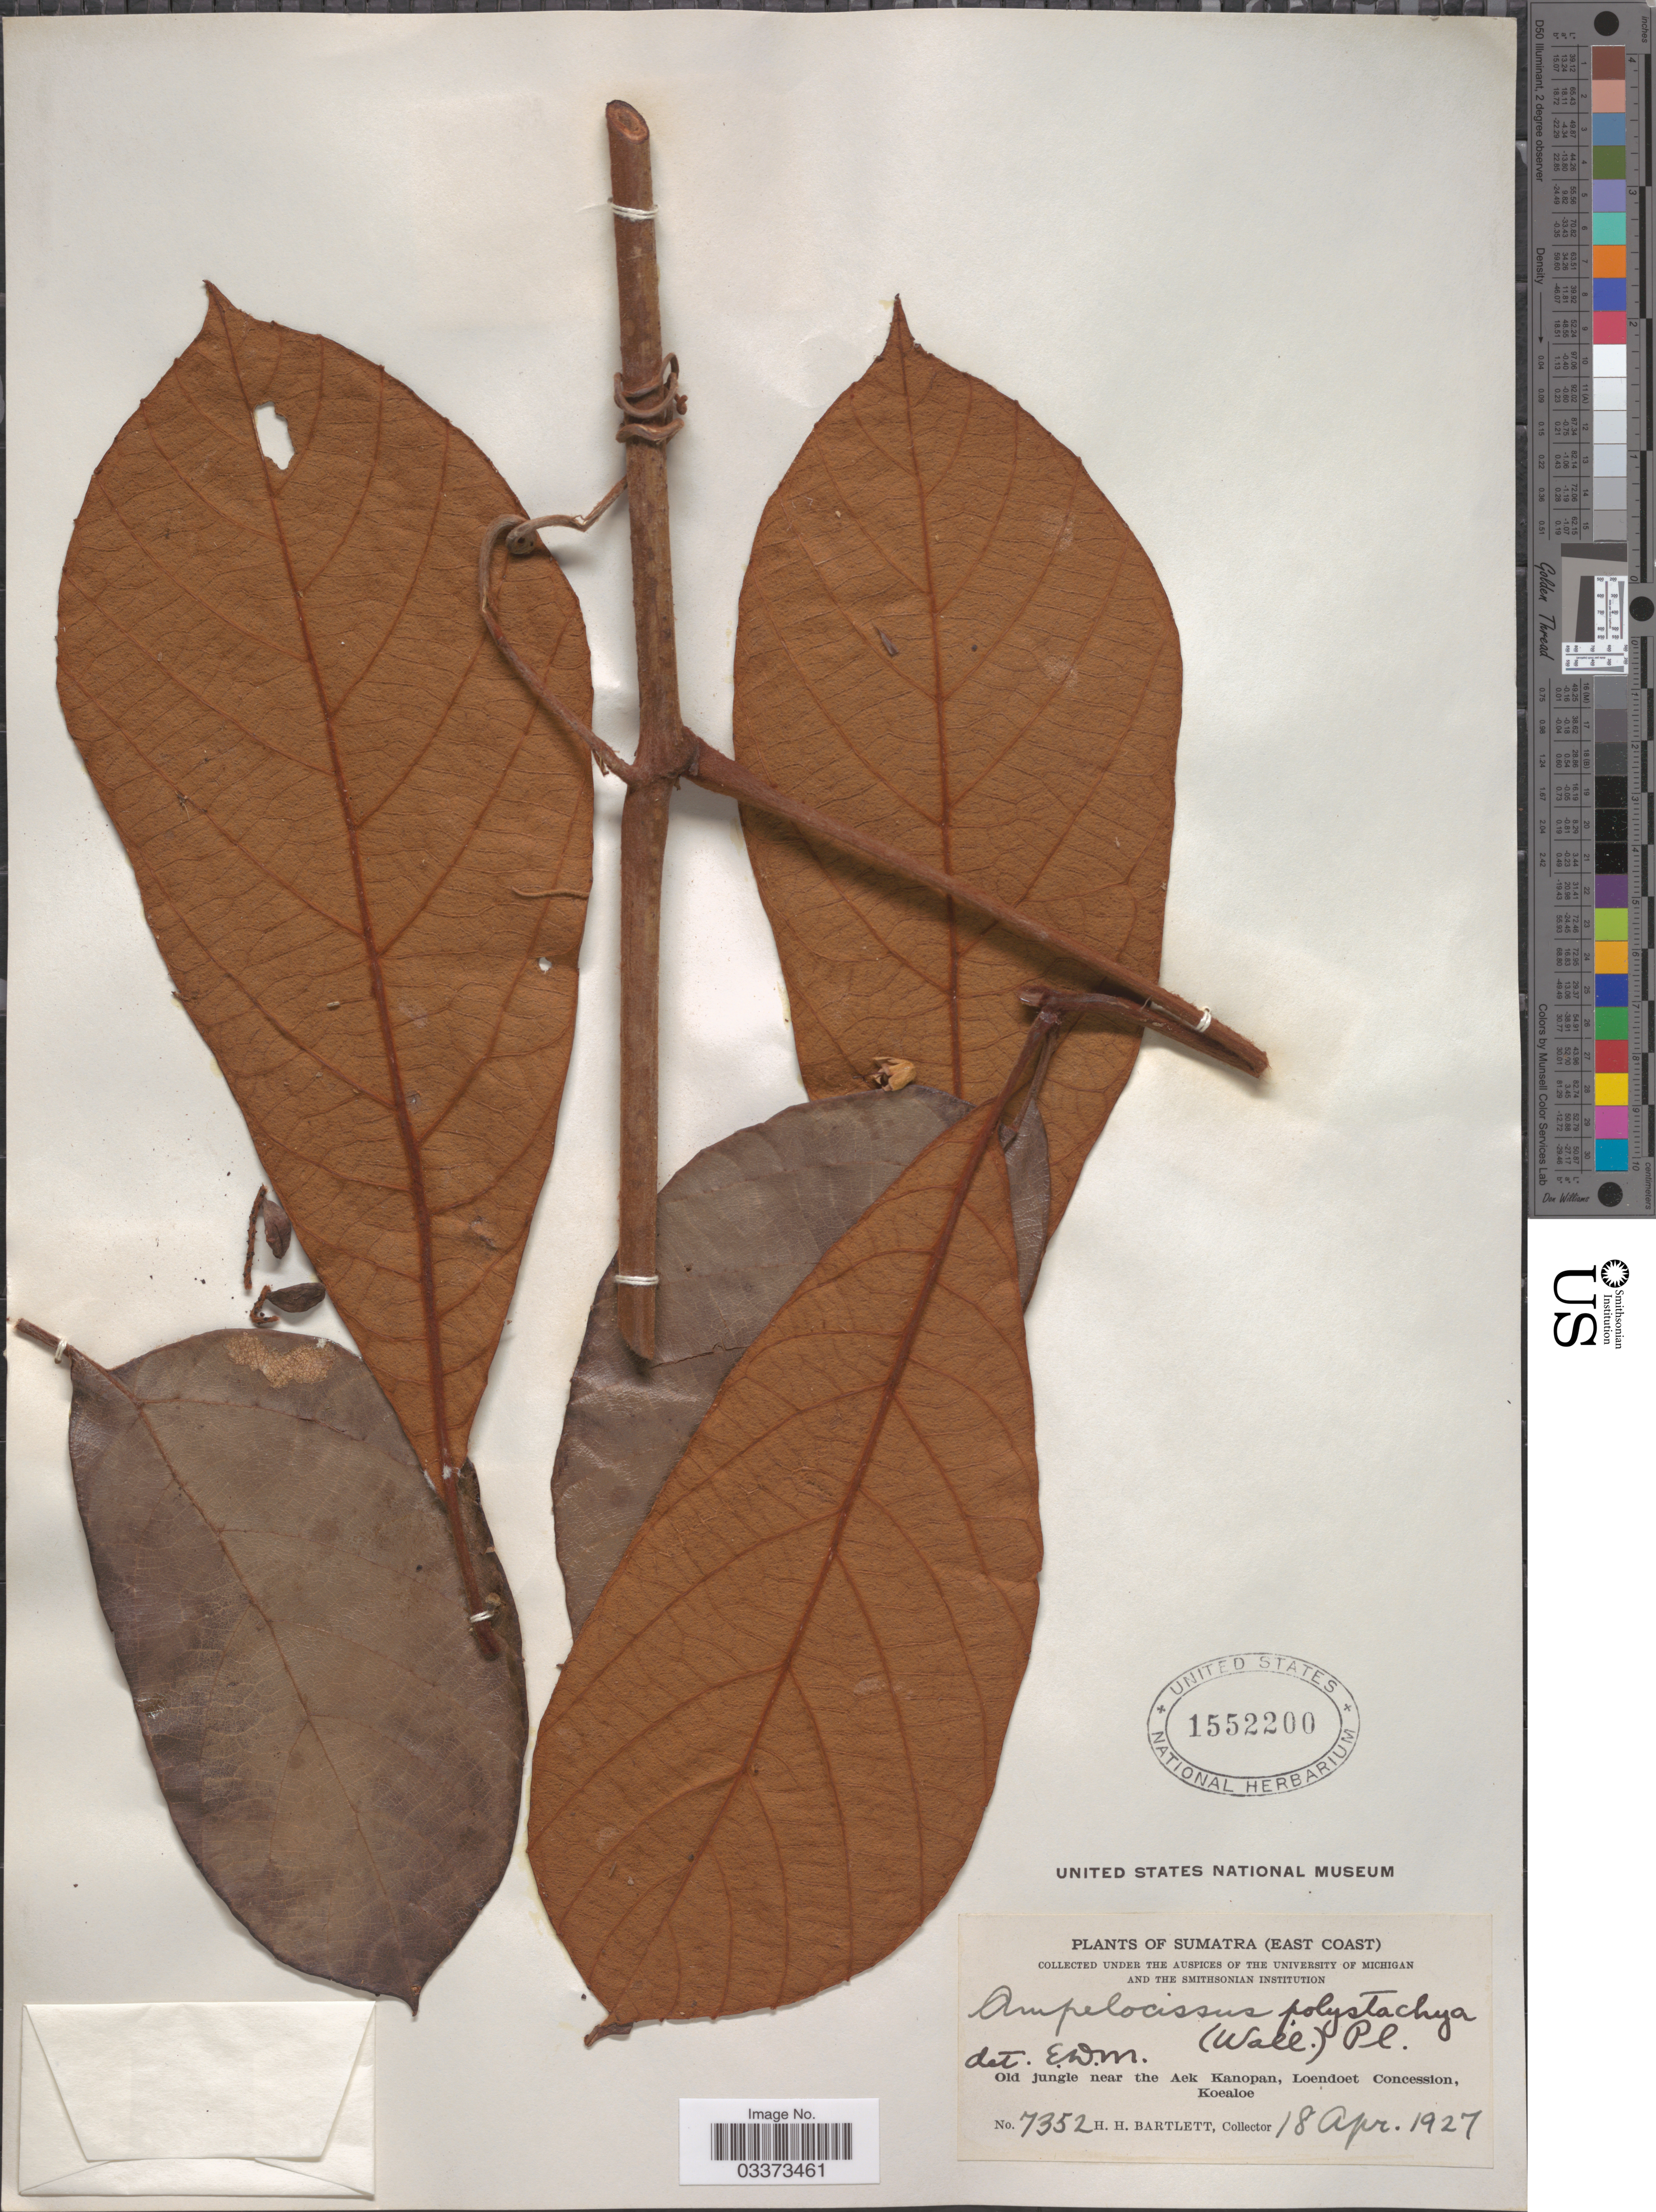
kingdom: Plantae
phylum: Tracheophyta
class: Magnoliopsida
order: Vitales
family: Vitaceae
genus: Ampelocissus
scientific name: Ampelocissus polystachya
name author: Planch.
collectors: H. H. Bartlett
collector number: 7352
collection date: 1927-04-18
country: Indonesia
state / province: Sumatra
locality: (East Coast). Old jungle near the Aek Kanopan, Loendoet Concession, Koealoe.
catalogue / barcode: US 1552200